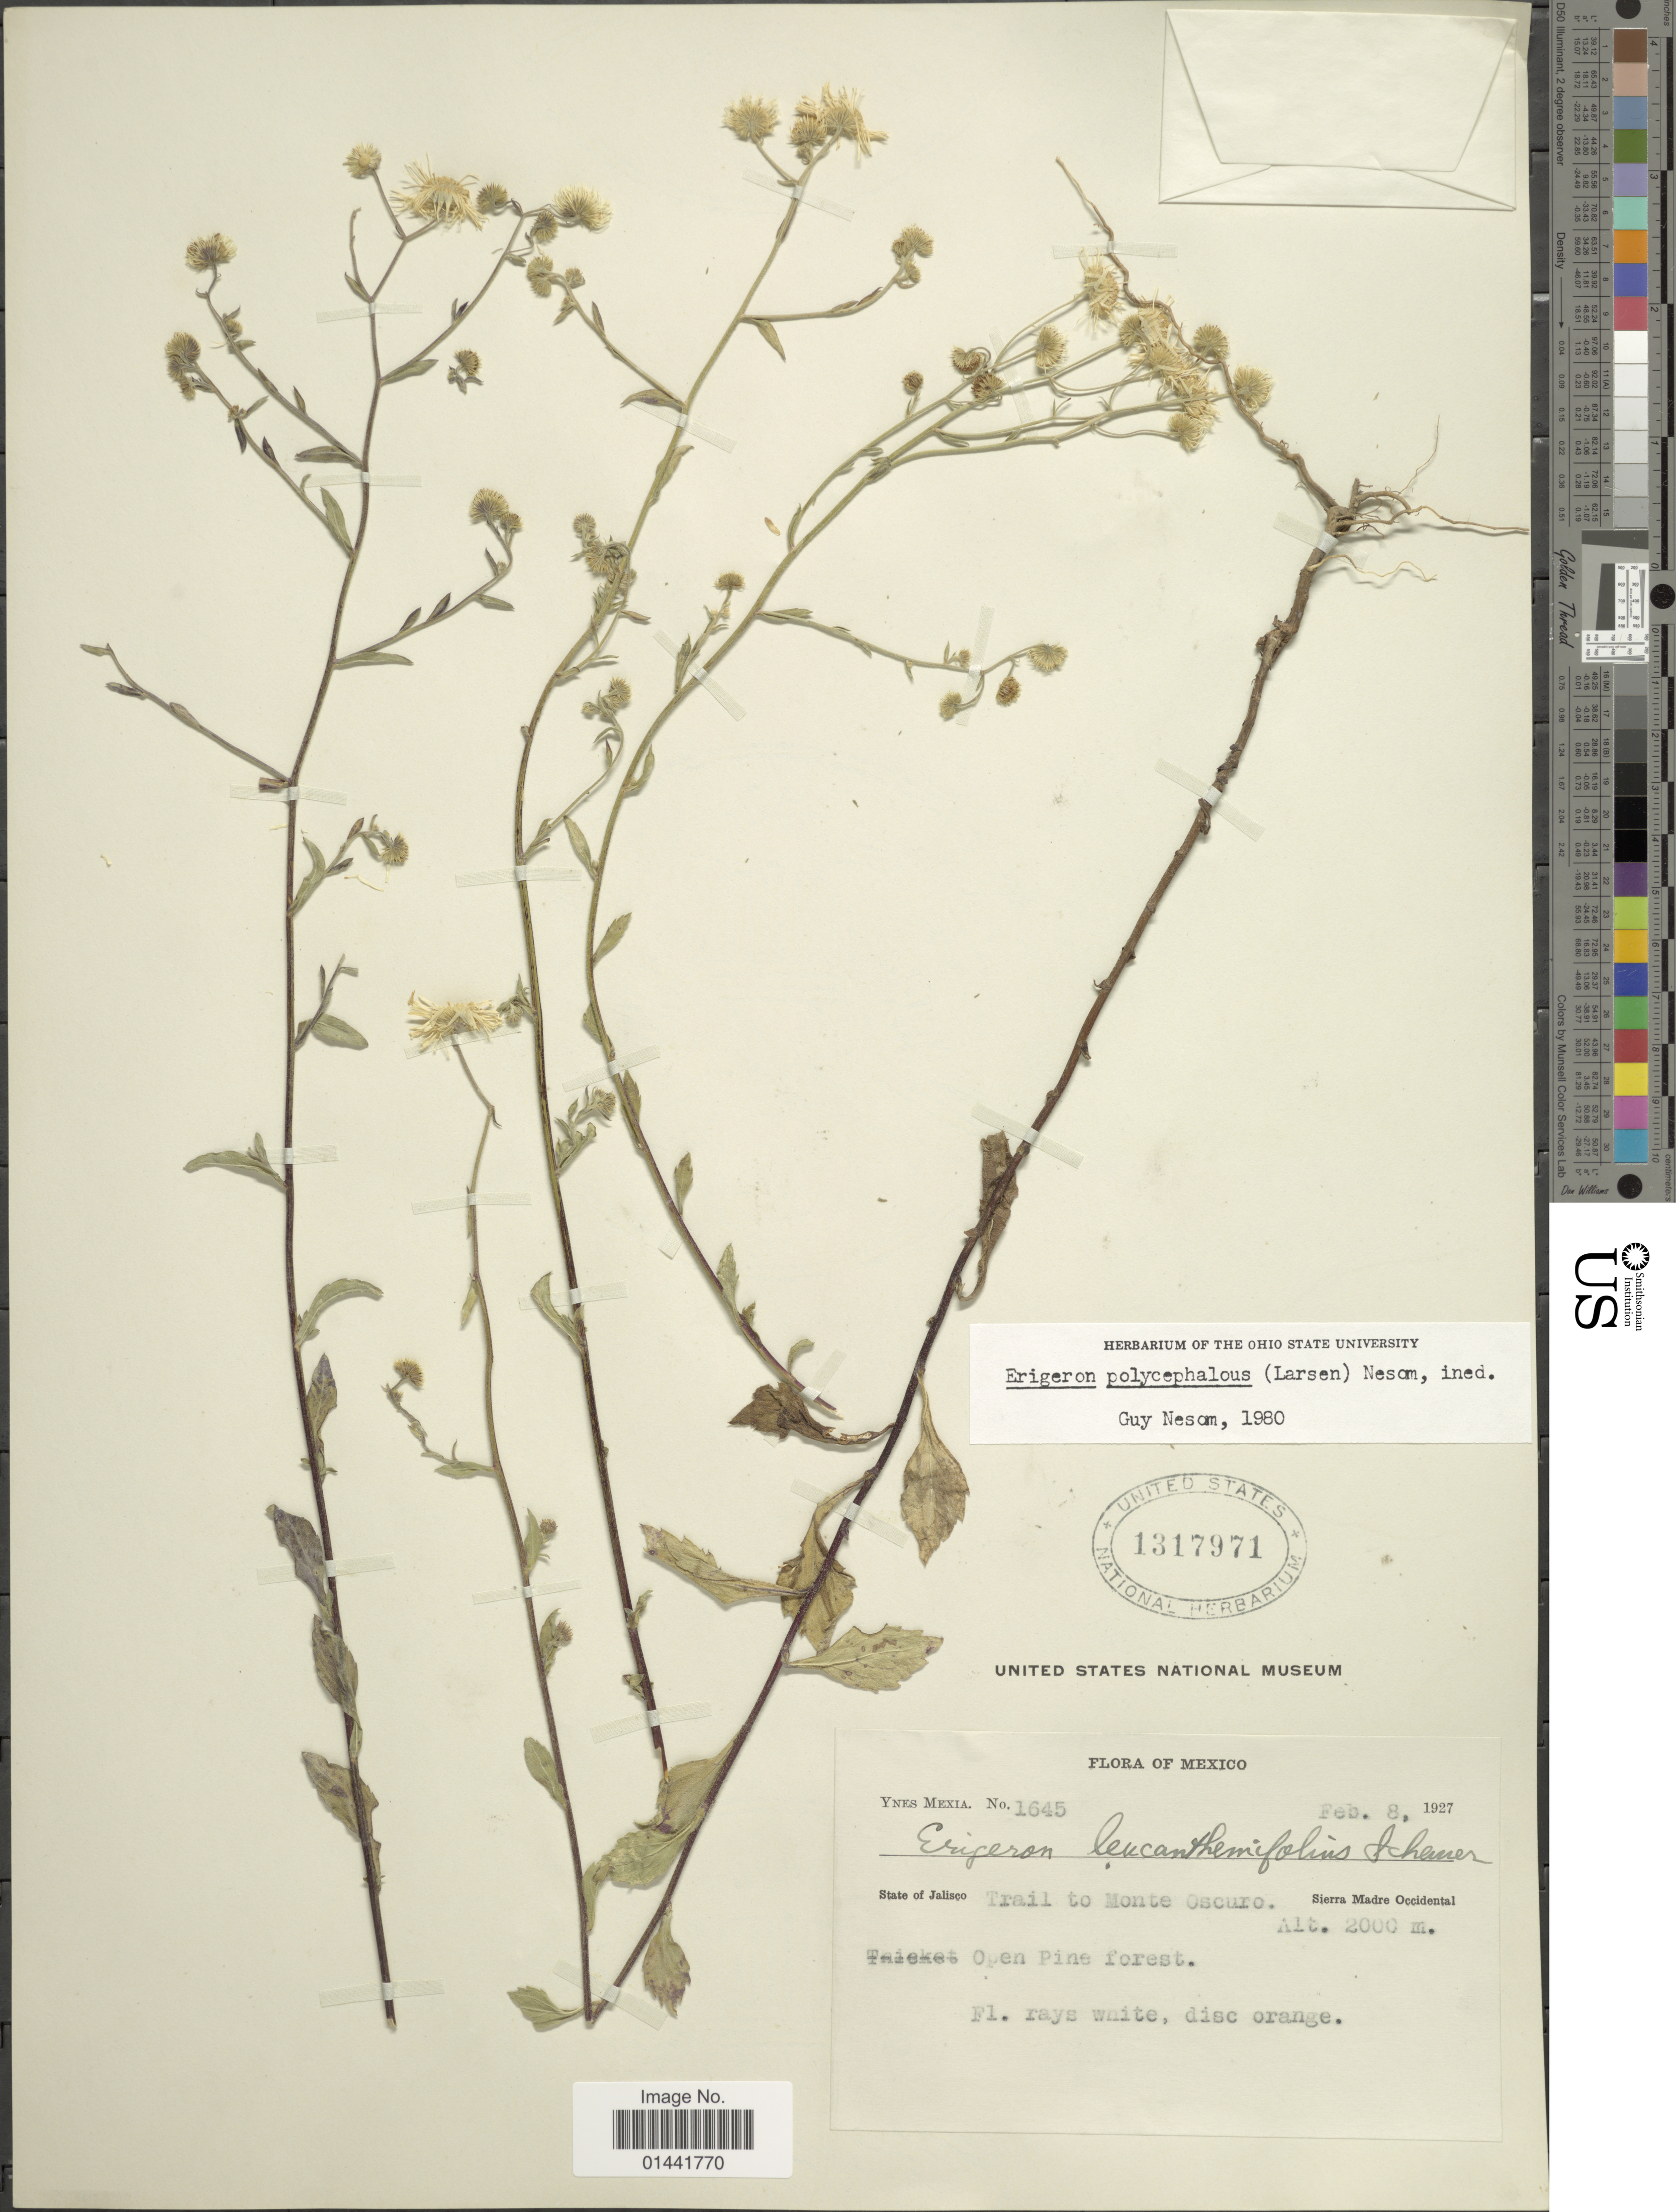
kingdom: Plantae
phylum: Tracheophyta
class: Magnoliopsida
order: Asterales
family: Asteraceae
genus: Erigeron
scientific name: Erigeron polycephalus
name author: (Larsen) G.L. Nesom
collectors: Y. Mexia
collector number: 1645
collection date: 1927-02-08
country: Mexico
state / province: Jalisco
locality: Trail to Monte Oscuro, Sierra Madre Occidental, open Pine forest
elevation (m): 2000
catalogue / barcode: US 1317971